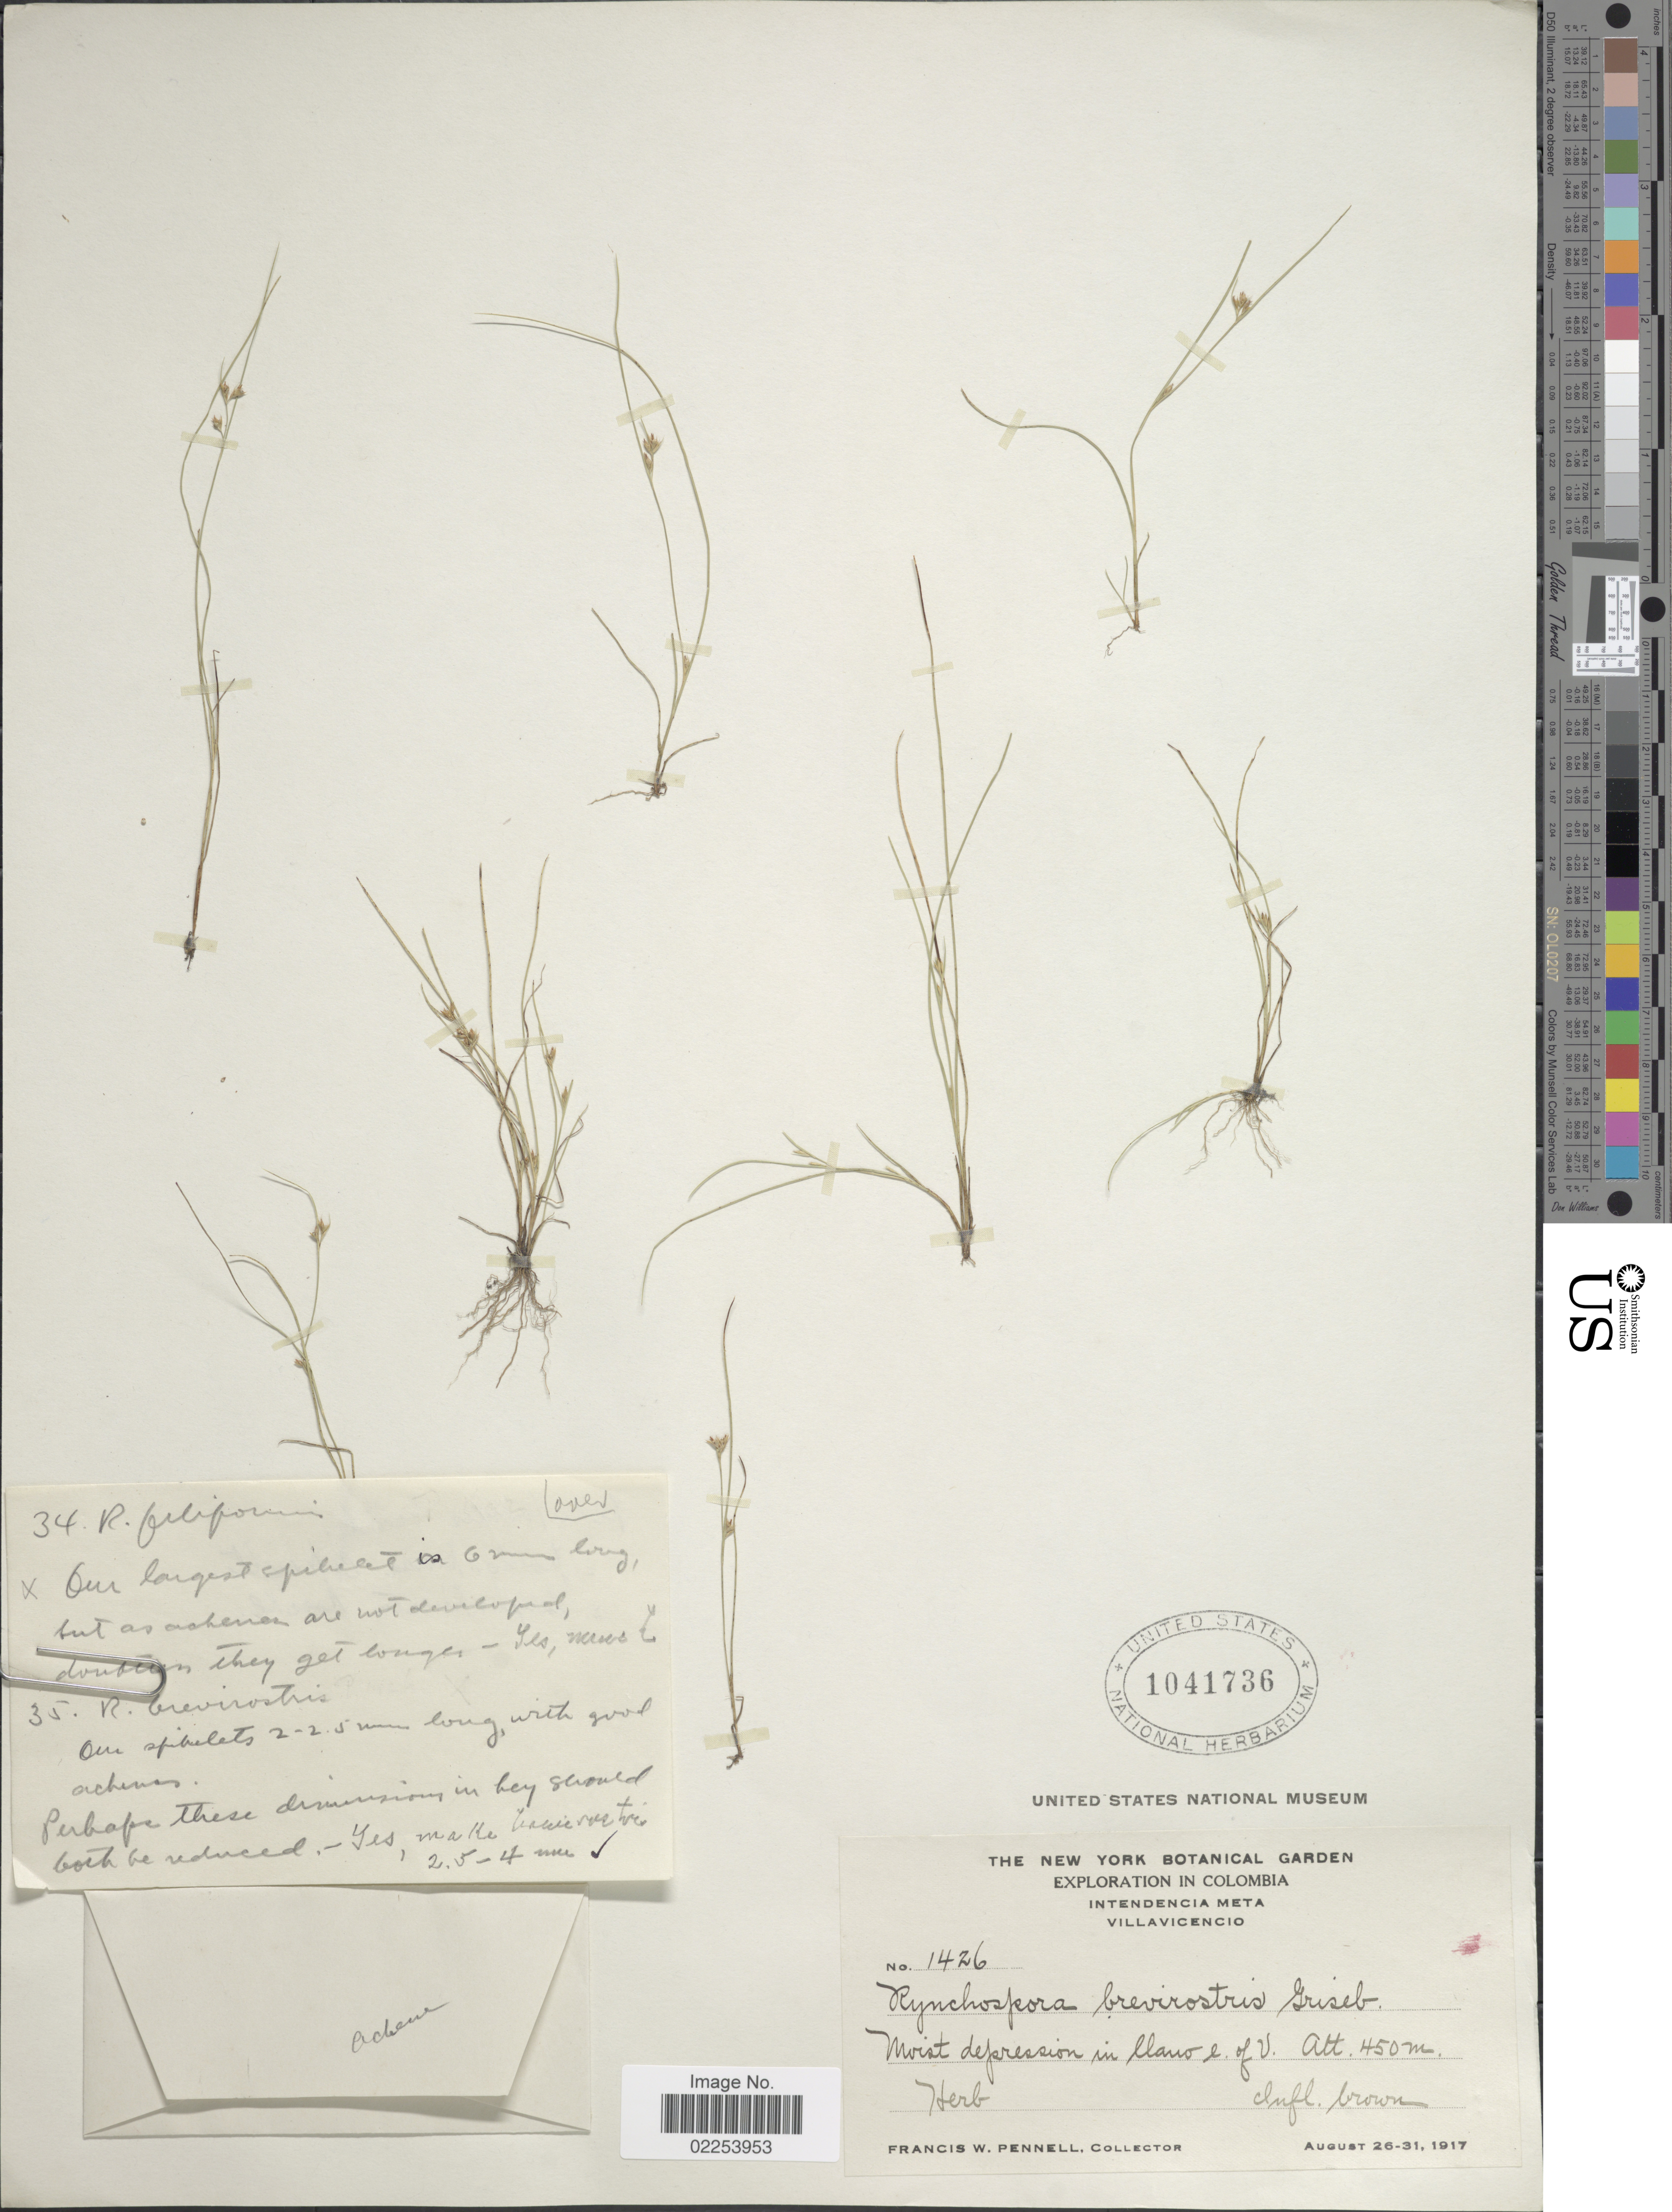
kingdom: Plantae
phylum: Tracheophyta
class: Liliopsida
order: Poales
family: Cyperaceae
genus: Rhynchospora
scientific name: Rhynchospora brevirostris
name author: Griseb.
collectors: F. W. Pennell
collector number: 1426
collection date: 1917-08-26/1917-08-31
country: Colombia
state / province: Meta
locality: Villavicencio, Moist depression in llano e. of V.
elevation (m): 450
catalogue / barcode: US 1041736